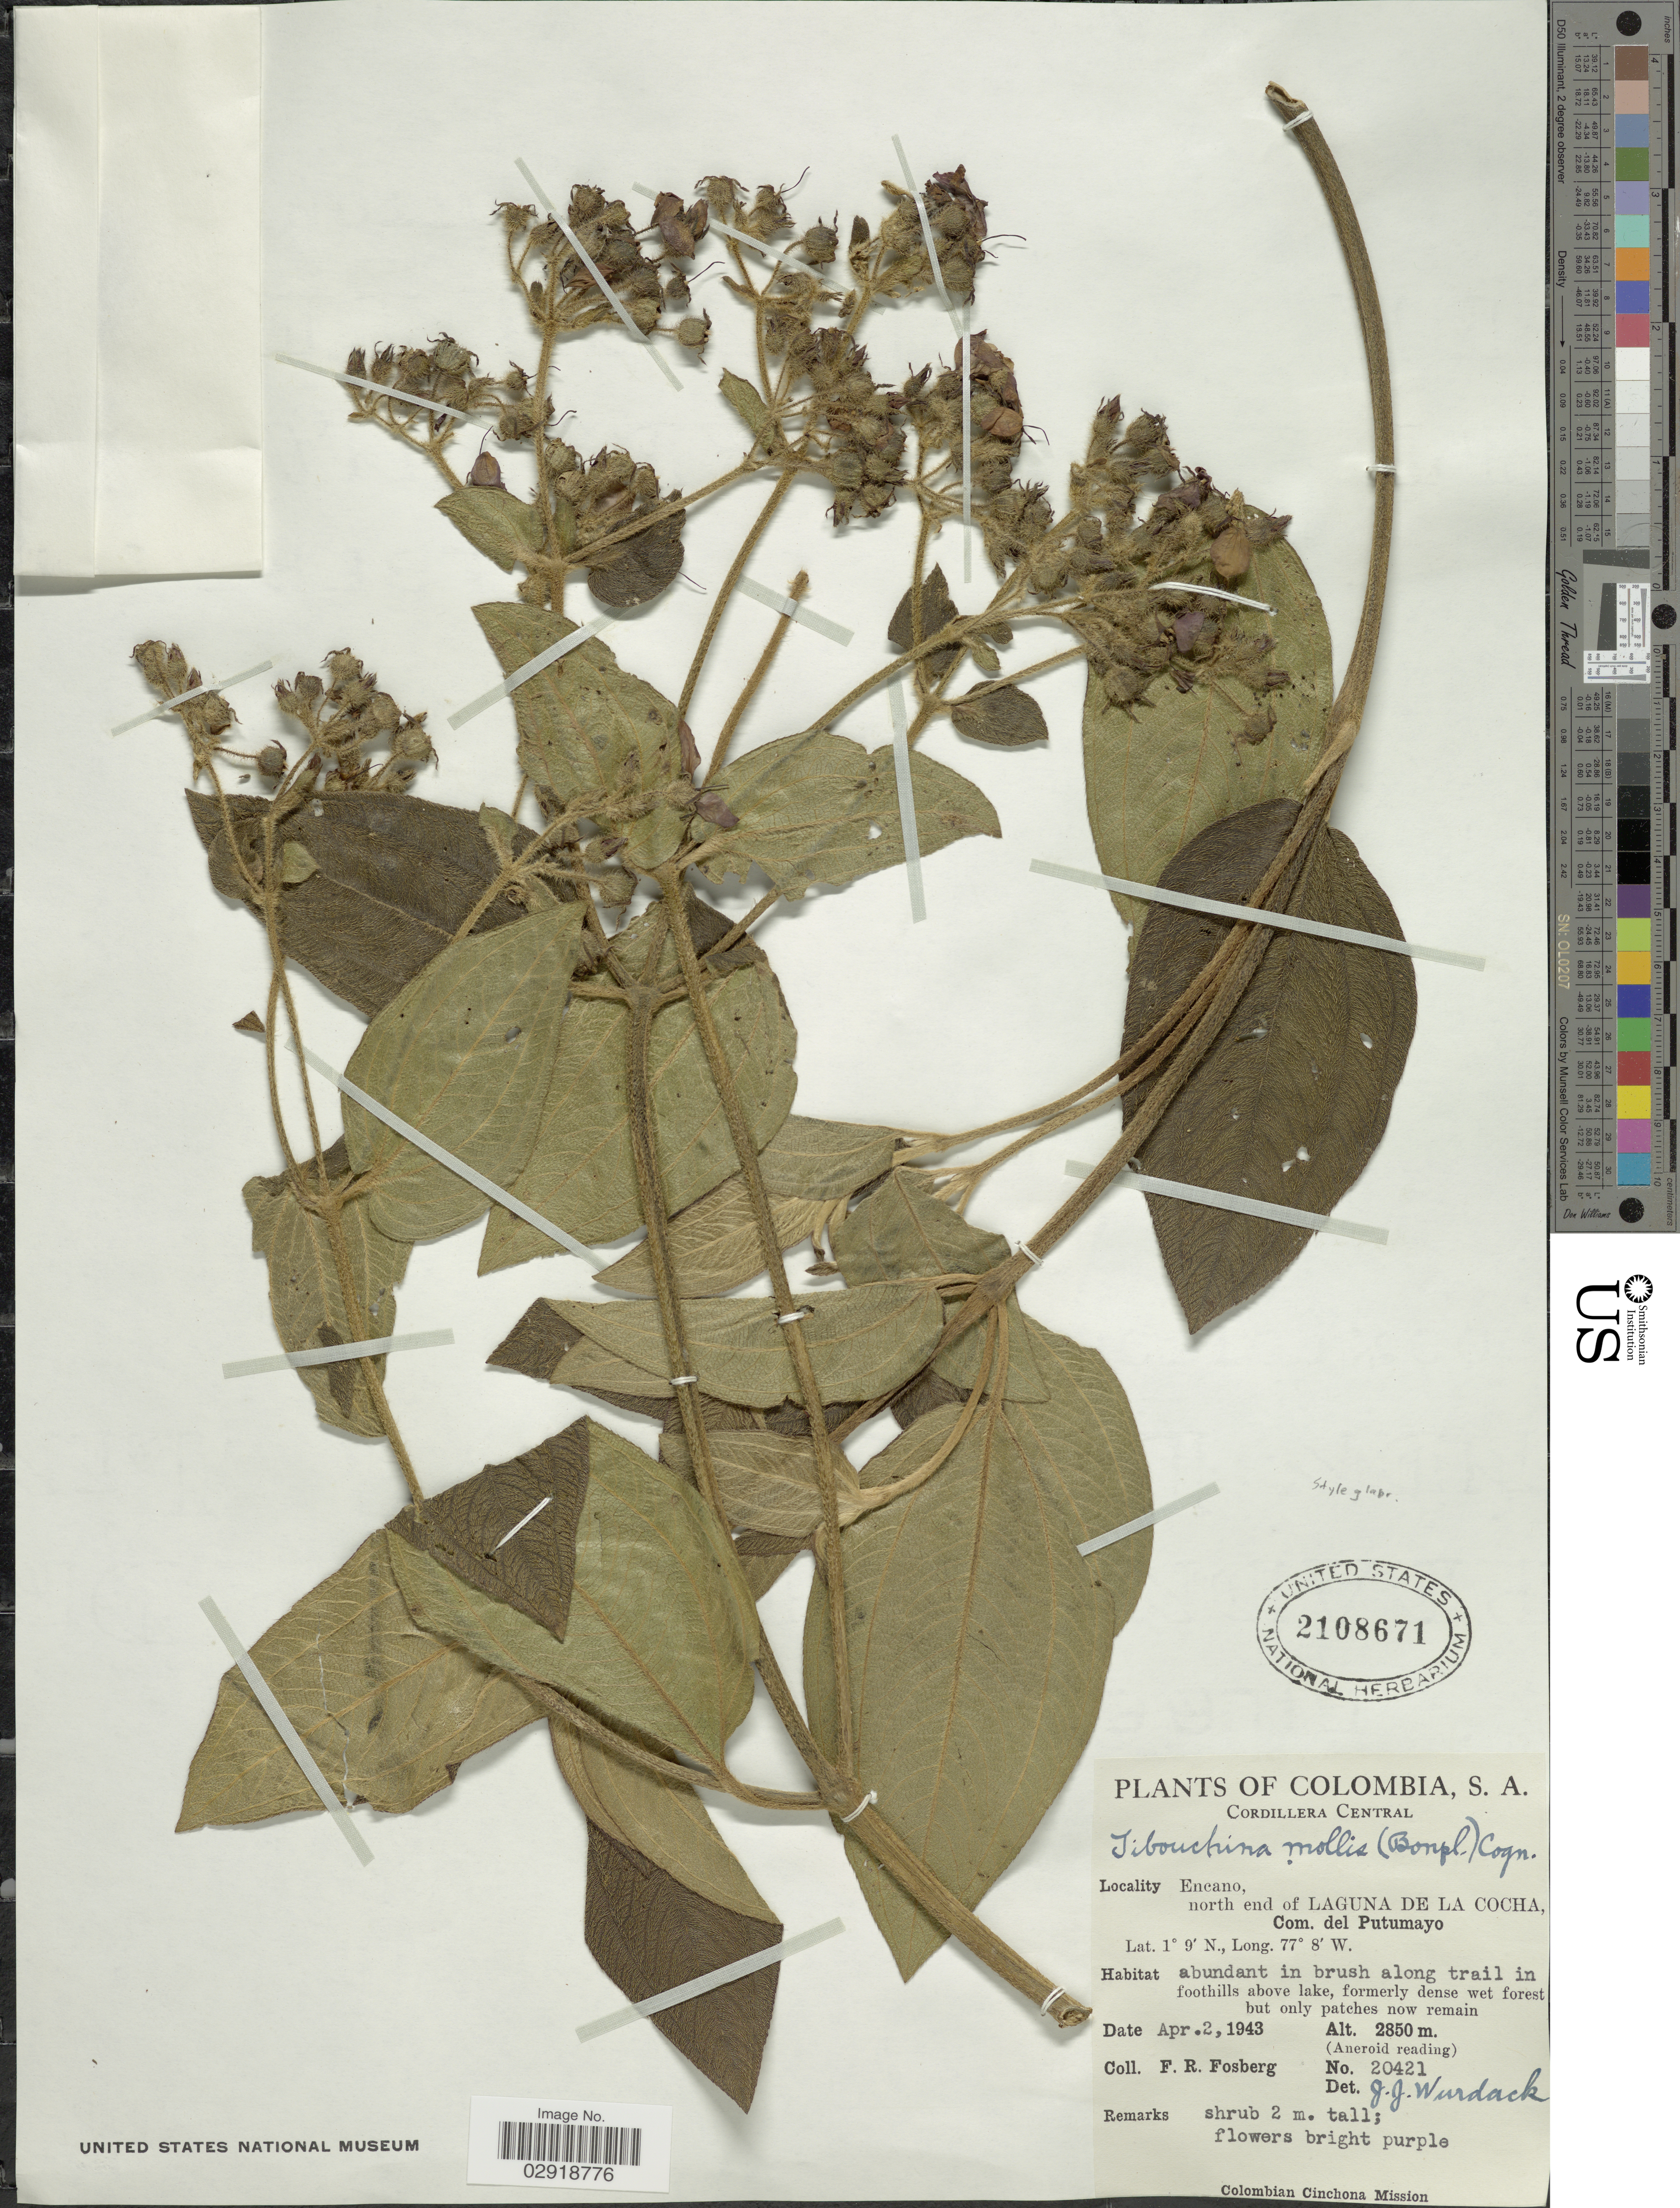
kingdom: Plantae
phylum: Tracheophyta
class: Magnoliopsida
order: Myrtales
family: Melastomataceae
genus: Chaetogastra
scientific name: Chaetogastra mollis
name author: (Bonpl.) DC.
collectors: F. R. Fosberg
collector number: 20421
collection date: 1943-04-02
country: Colombia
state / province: Putumayo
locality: Cordillera Central. Encano, north end of Laguna de la Cocha, Com. del Putumayo.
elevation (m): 2850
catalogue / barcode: US 2108671